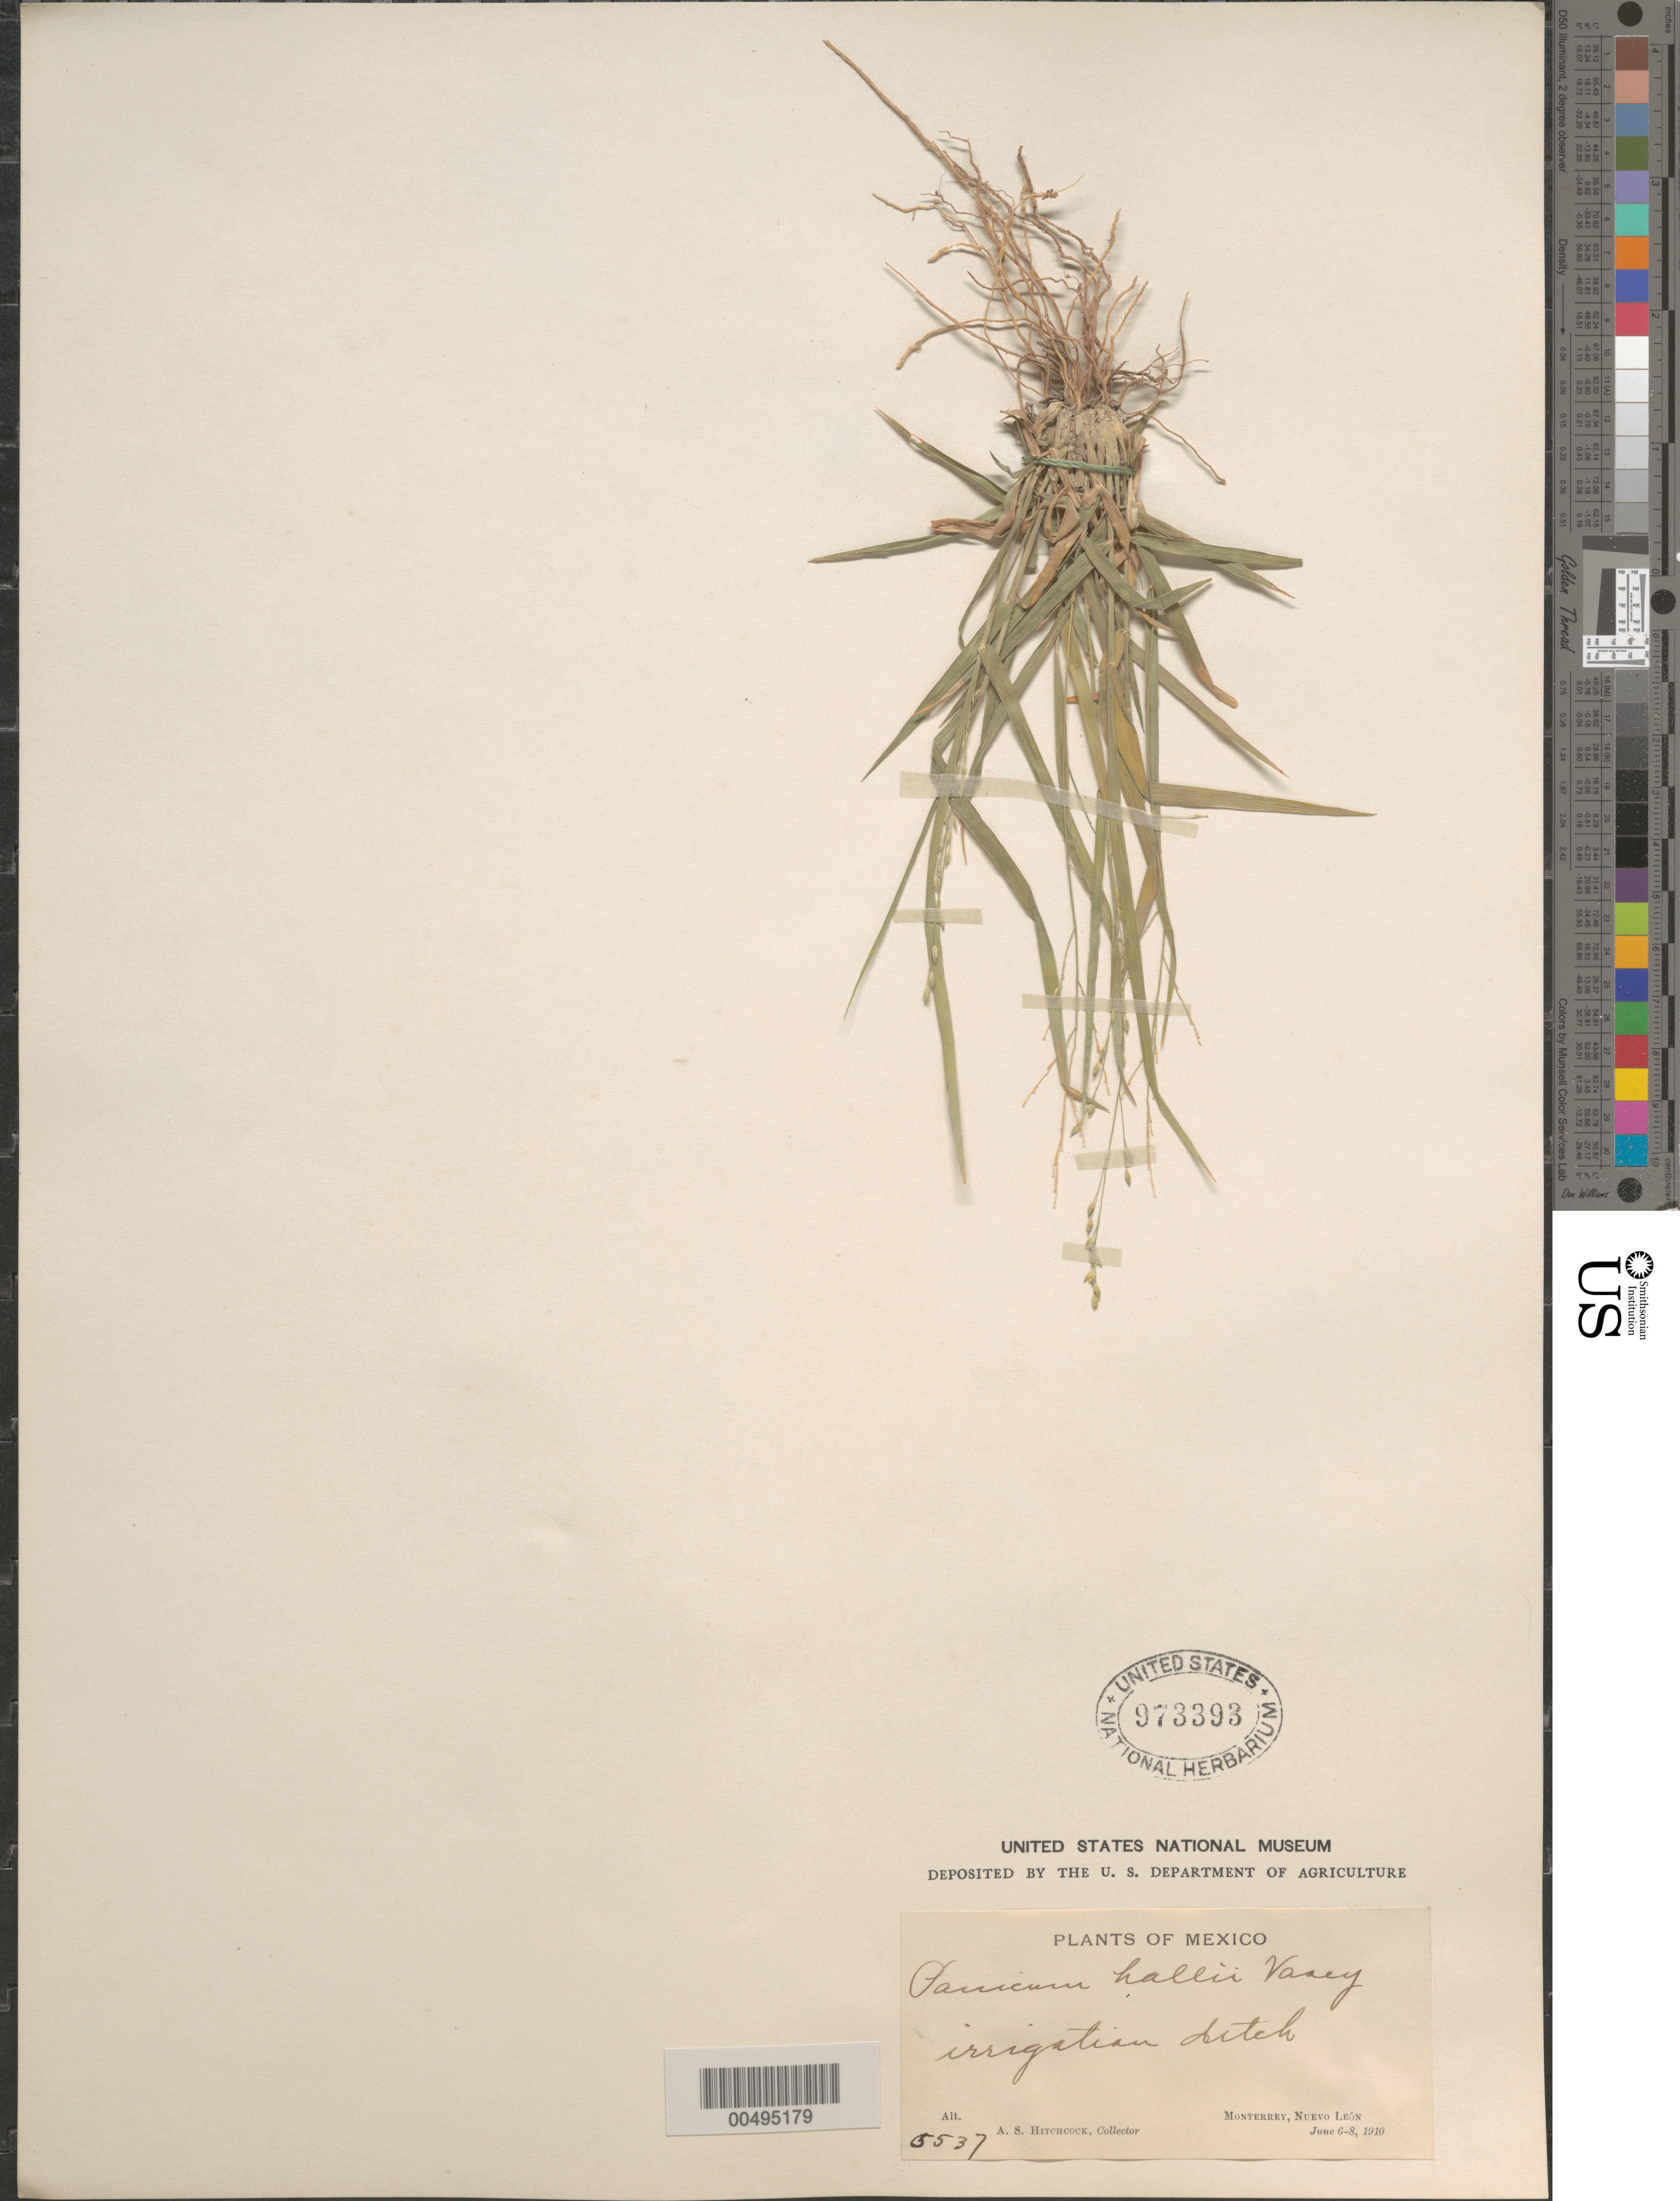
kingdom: Plantae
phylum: Tracheophyta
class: Liliopsida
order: Poales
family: Poaceae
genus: Panicum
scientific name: Panicum hallii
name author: Vasey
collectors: A. S. Hitchcock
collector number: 5537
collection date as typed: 6 Jun 1910 to 8 Jun 1910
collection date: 1910-06-06/1910-06-08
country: Mexico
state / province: Nuevo León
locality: Monterrey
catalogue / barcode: US 973393